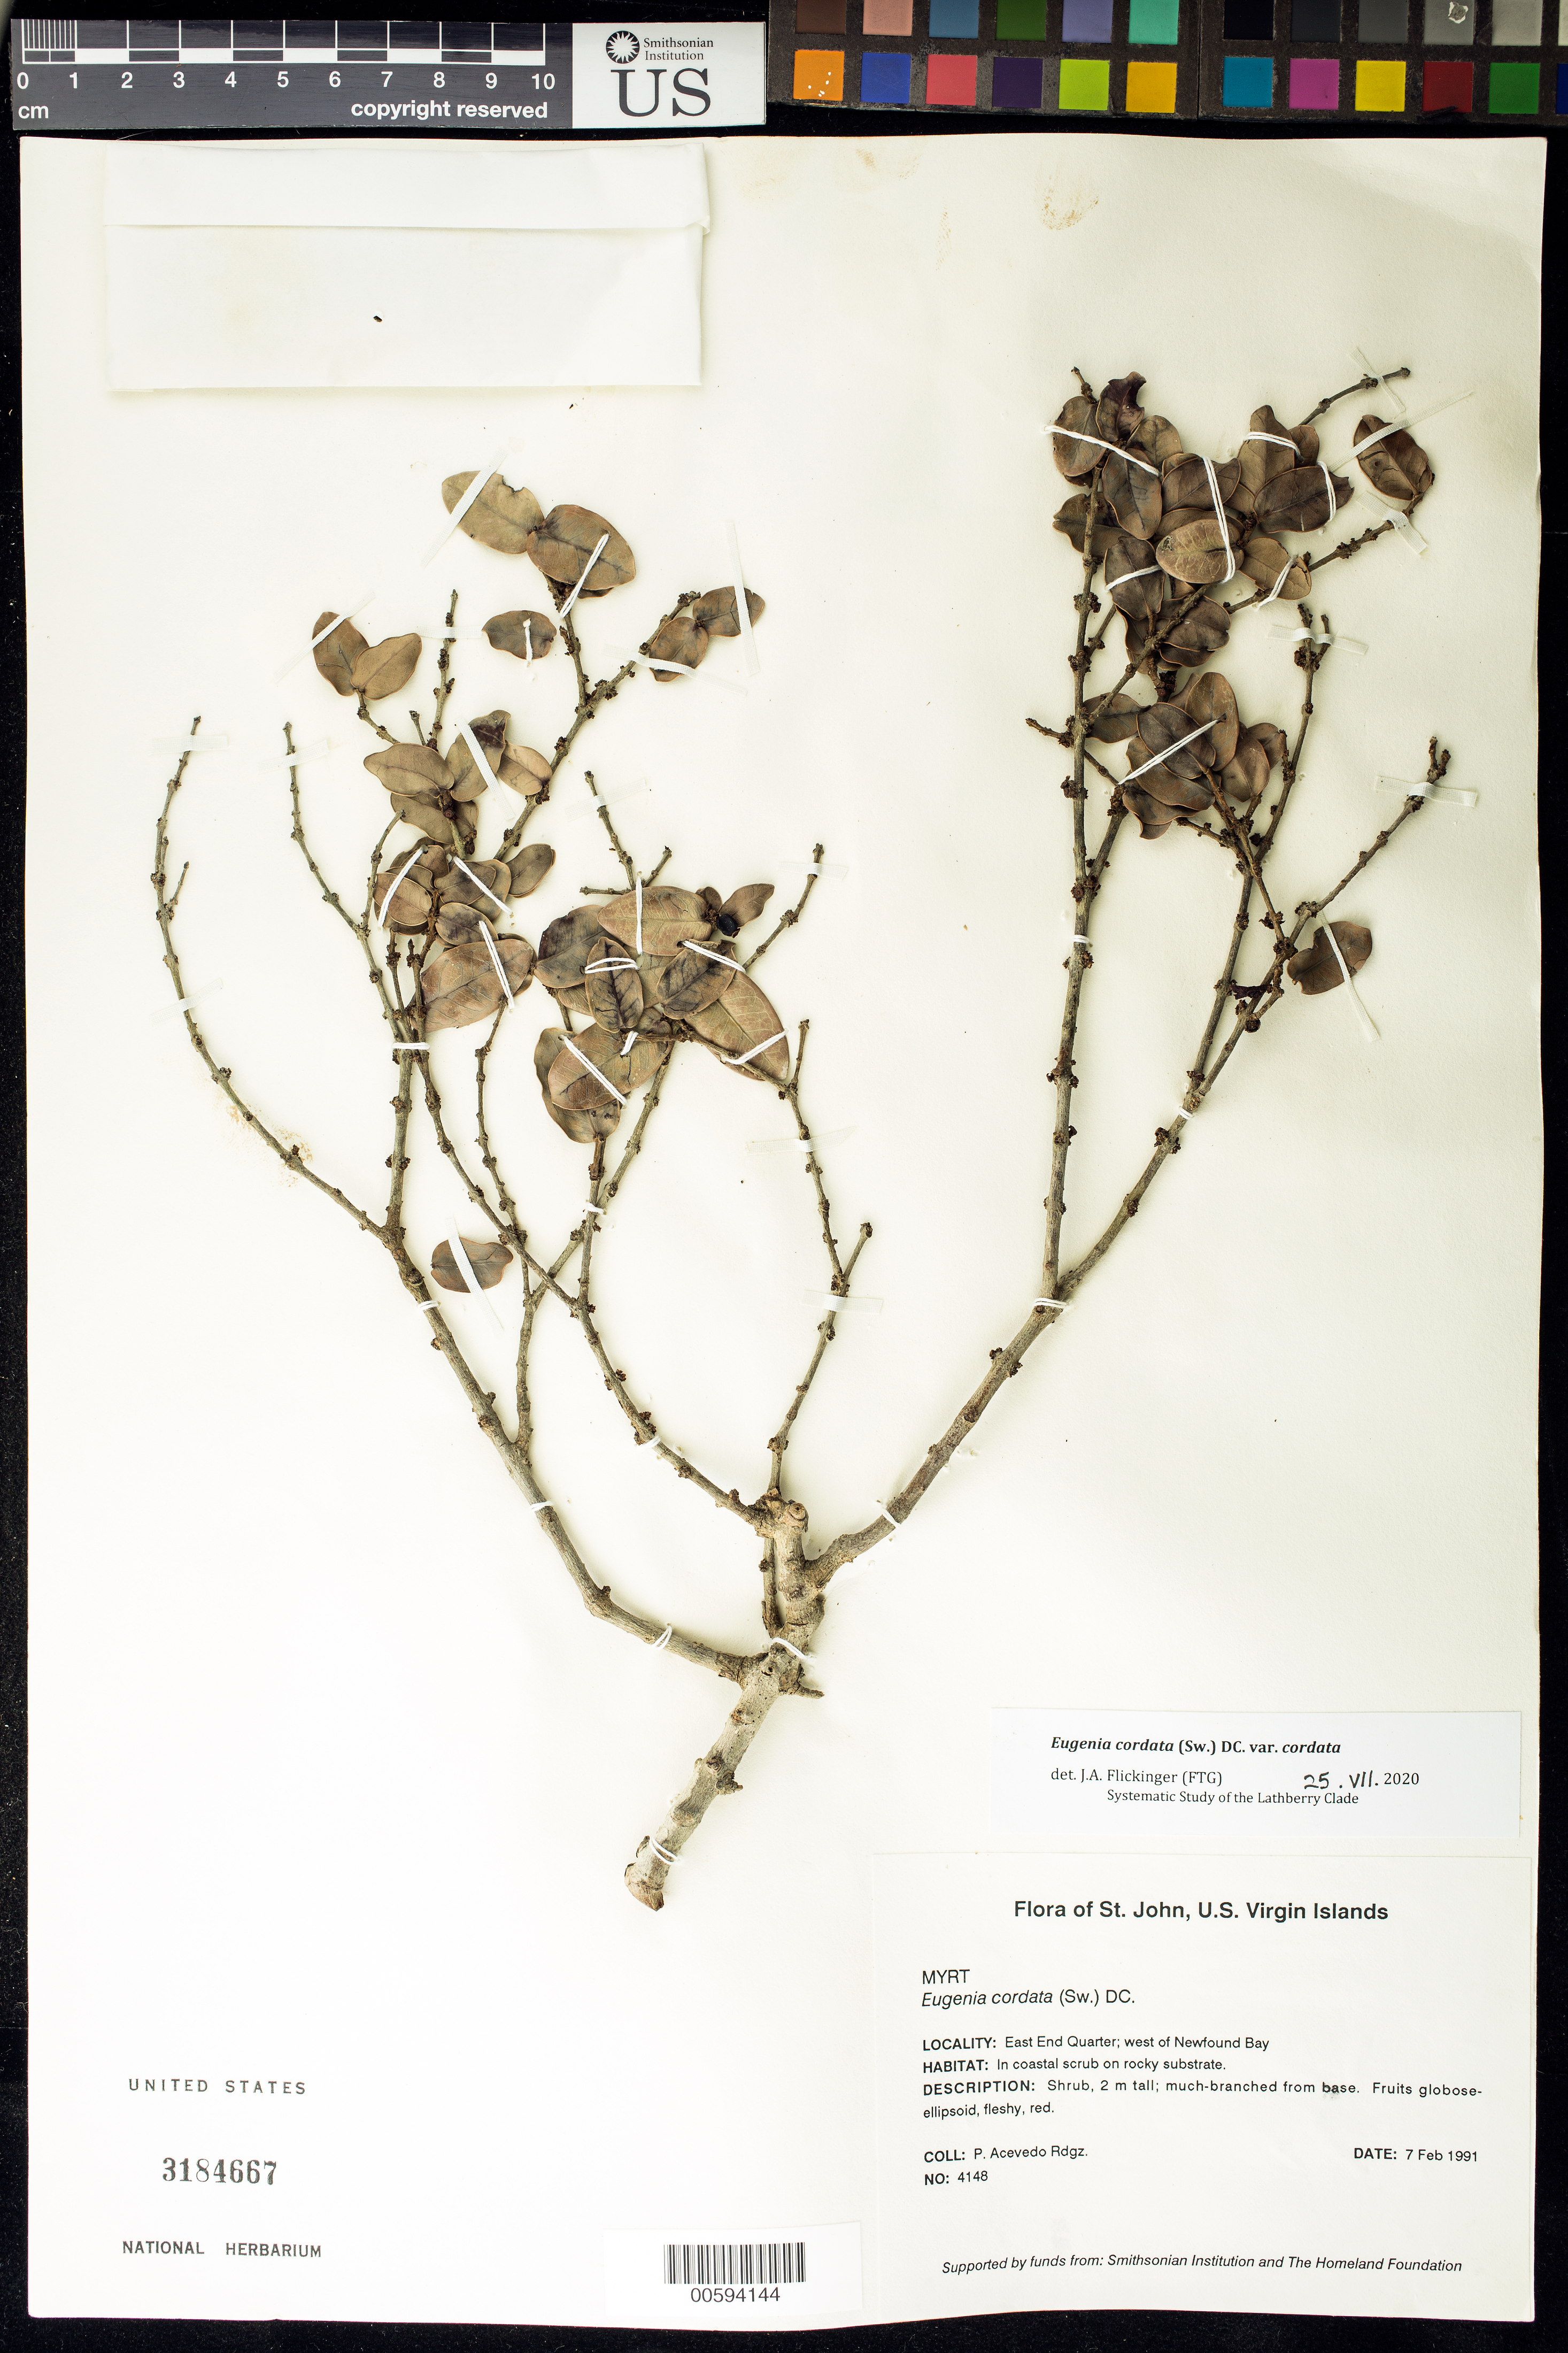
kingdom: Plantae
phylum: Tracheophyta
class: Magnoliopsida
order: Myrtales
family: Myrtaceae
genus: Eugenia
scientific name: Eugenia cordata var. cordata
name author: (Sw.) DC.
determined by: Flickinger, Jonathan A.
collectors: P. Acevedo-Rodr.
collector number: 4148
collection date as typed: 07 Feb 1991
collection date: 1991-02-07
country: U.S. Virgin Islands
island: St. John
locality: East End Quarter; west of Newfound Bay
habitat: In coastal scrub on rocky substrate.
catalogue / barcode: US 3184667